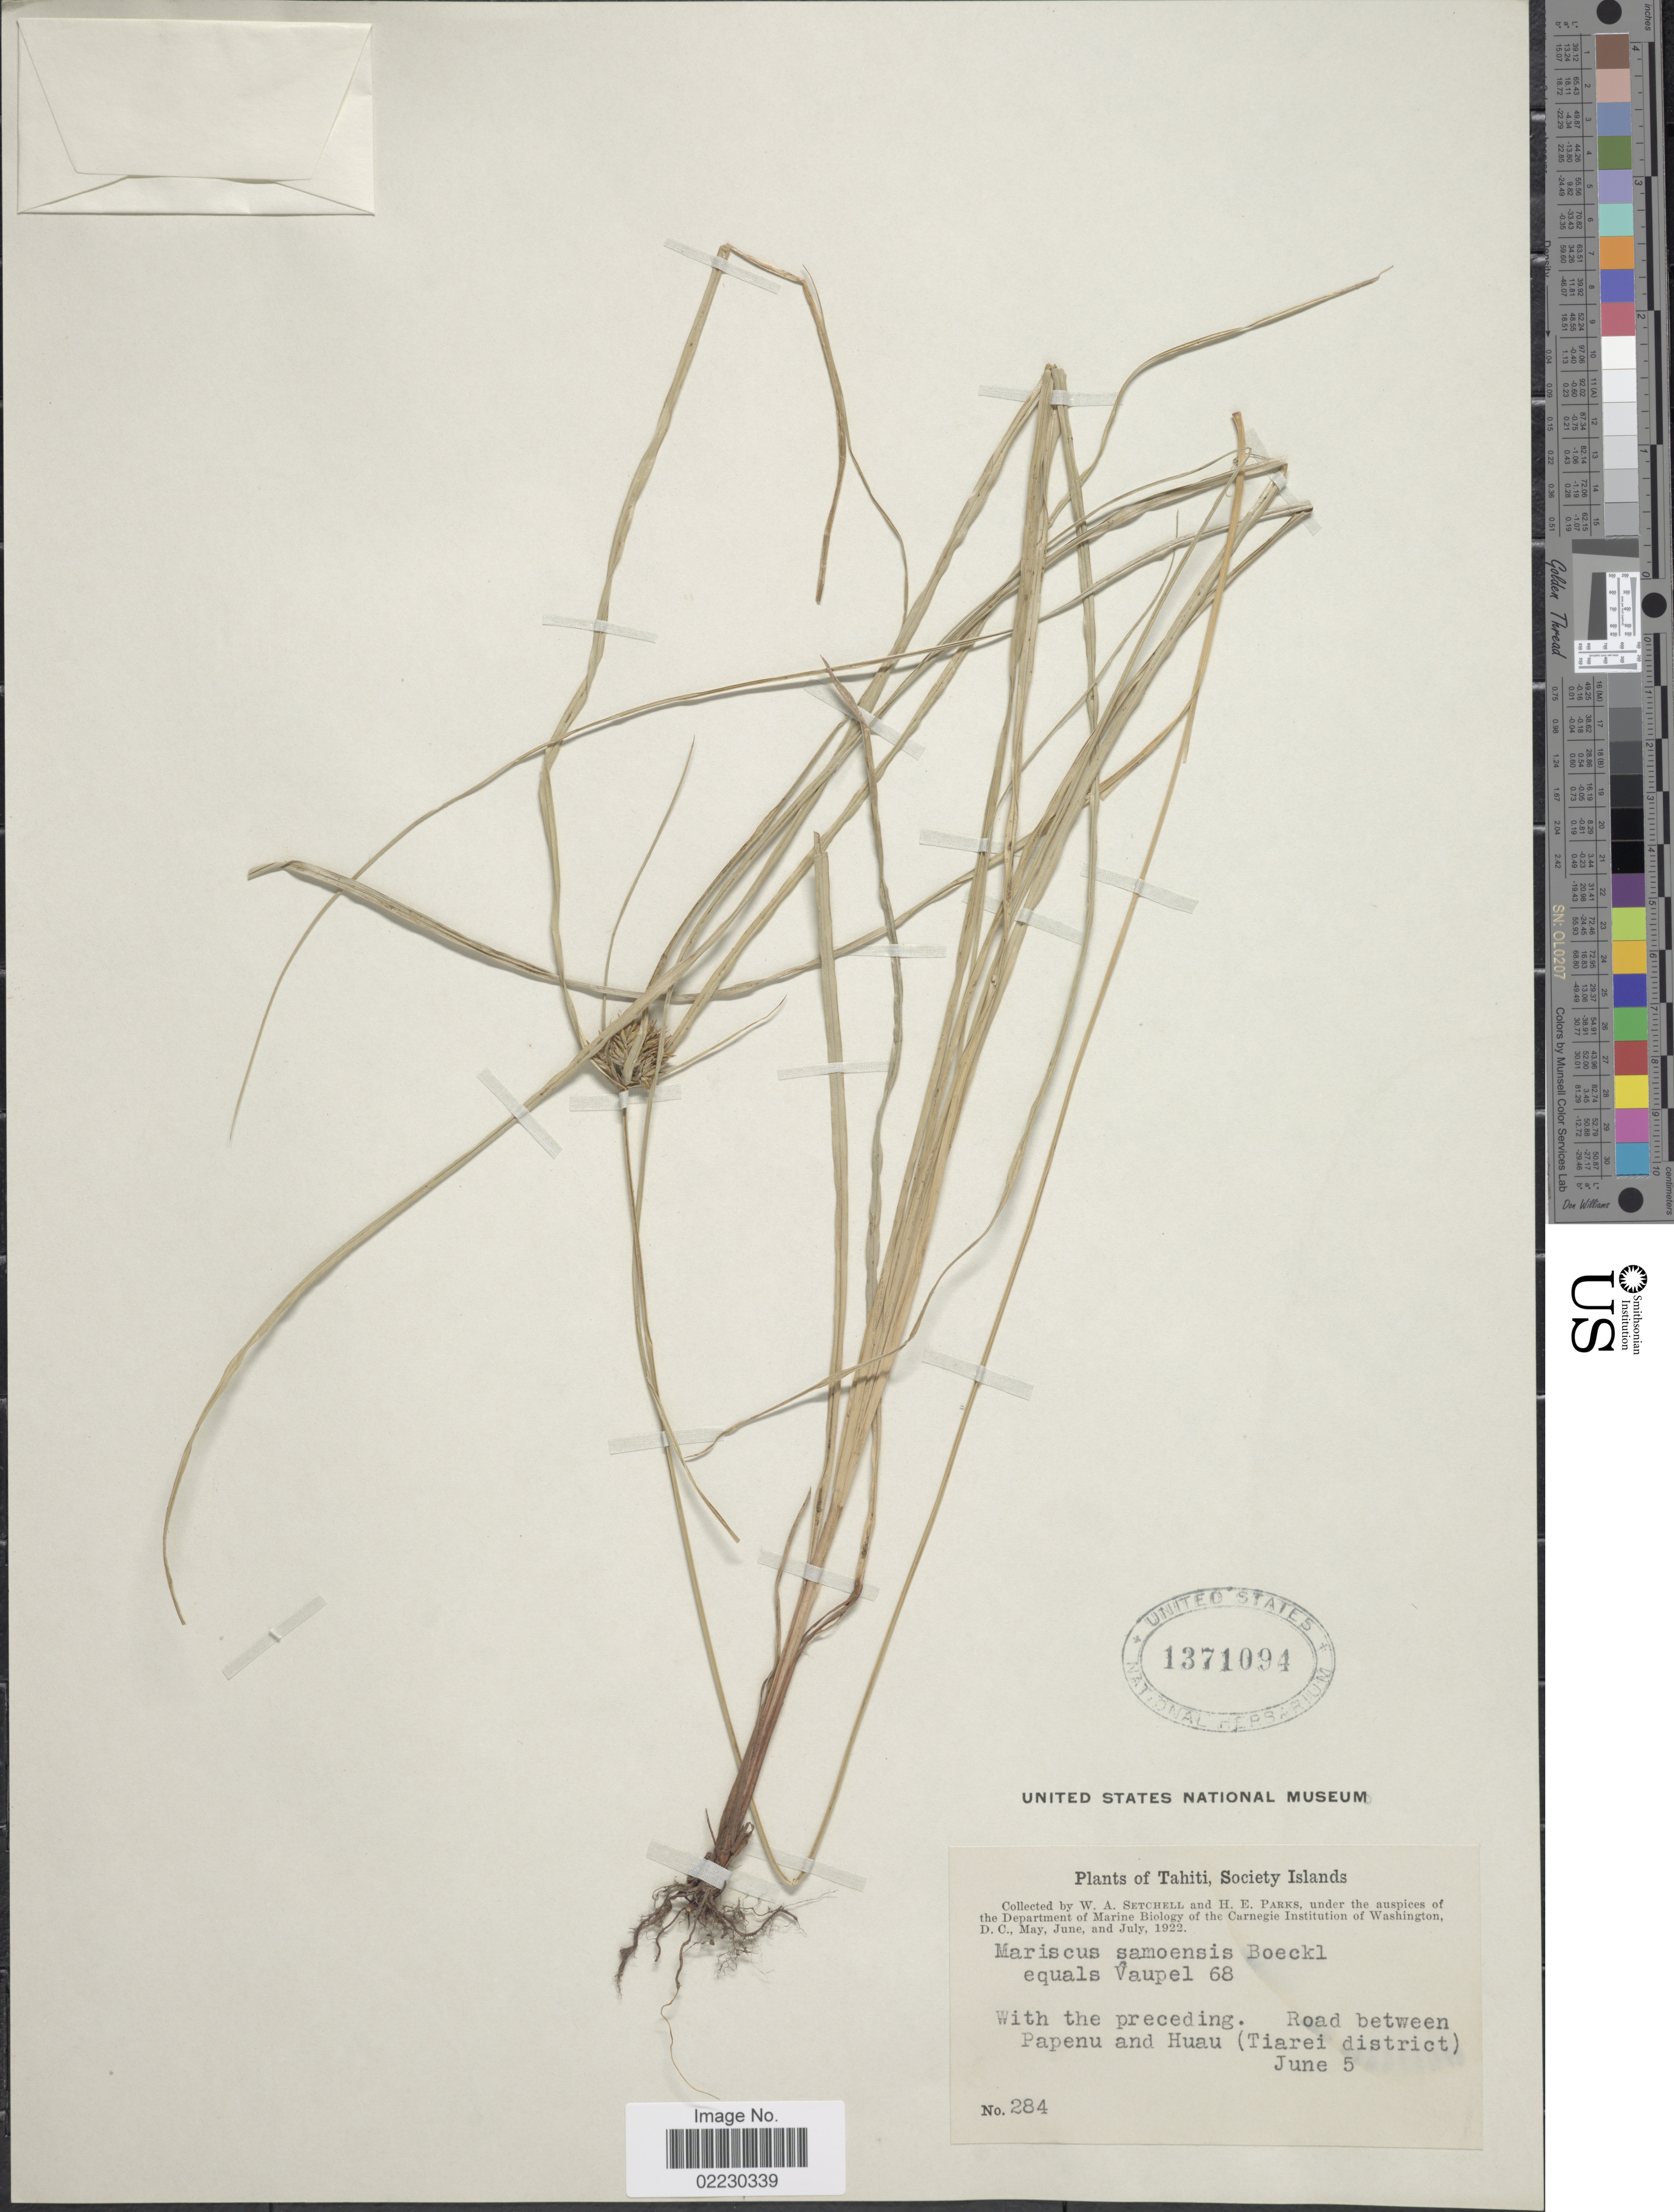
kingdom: Plantae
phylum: Tracheophyta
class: Liliopsida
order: Poales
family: Cyperaceae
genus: Cyperus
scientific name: Cyperus cyperinus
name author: (Retz.) Valck. Sur.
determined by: Strong, Mark T., (BOT), Smithsonian Institution - National Museum of Natural History (UNITED STATES)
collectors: W. Setchell & H. E. Parks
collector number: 284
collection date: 1922-06-05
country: French Polynesia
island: Tahiti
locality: Tahiti, Society Islands, road between Papenu and Hau (Tiarei district)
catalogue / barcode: US 1371094